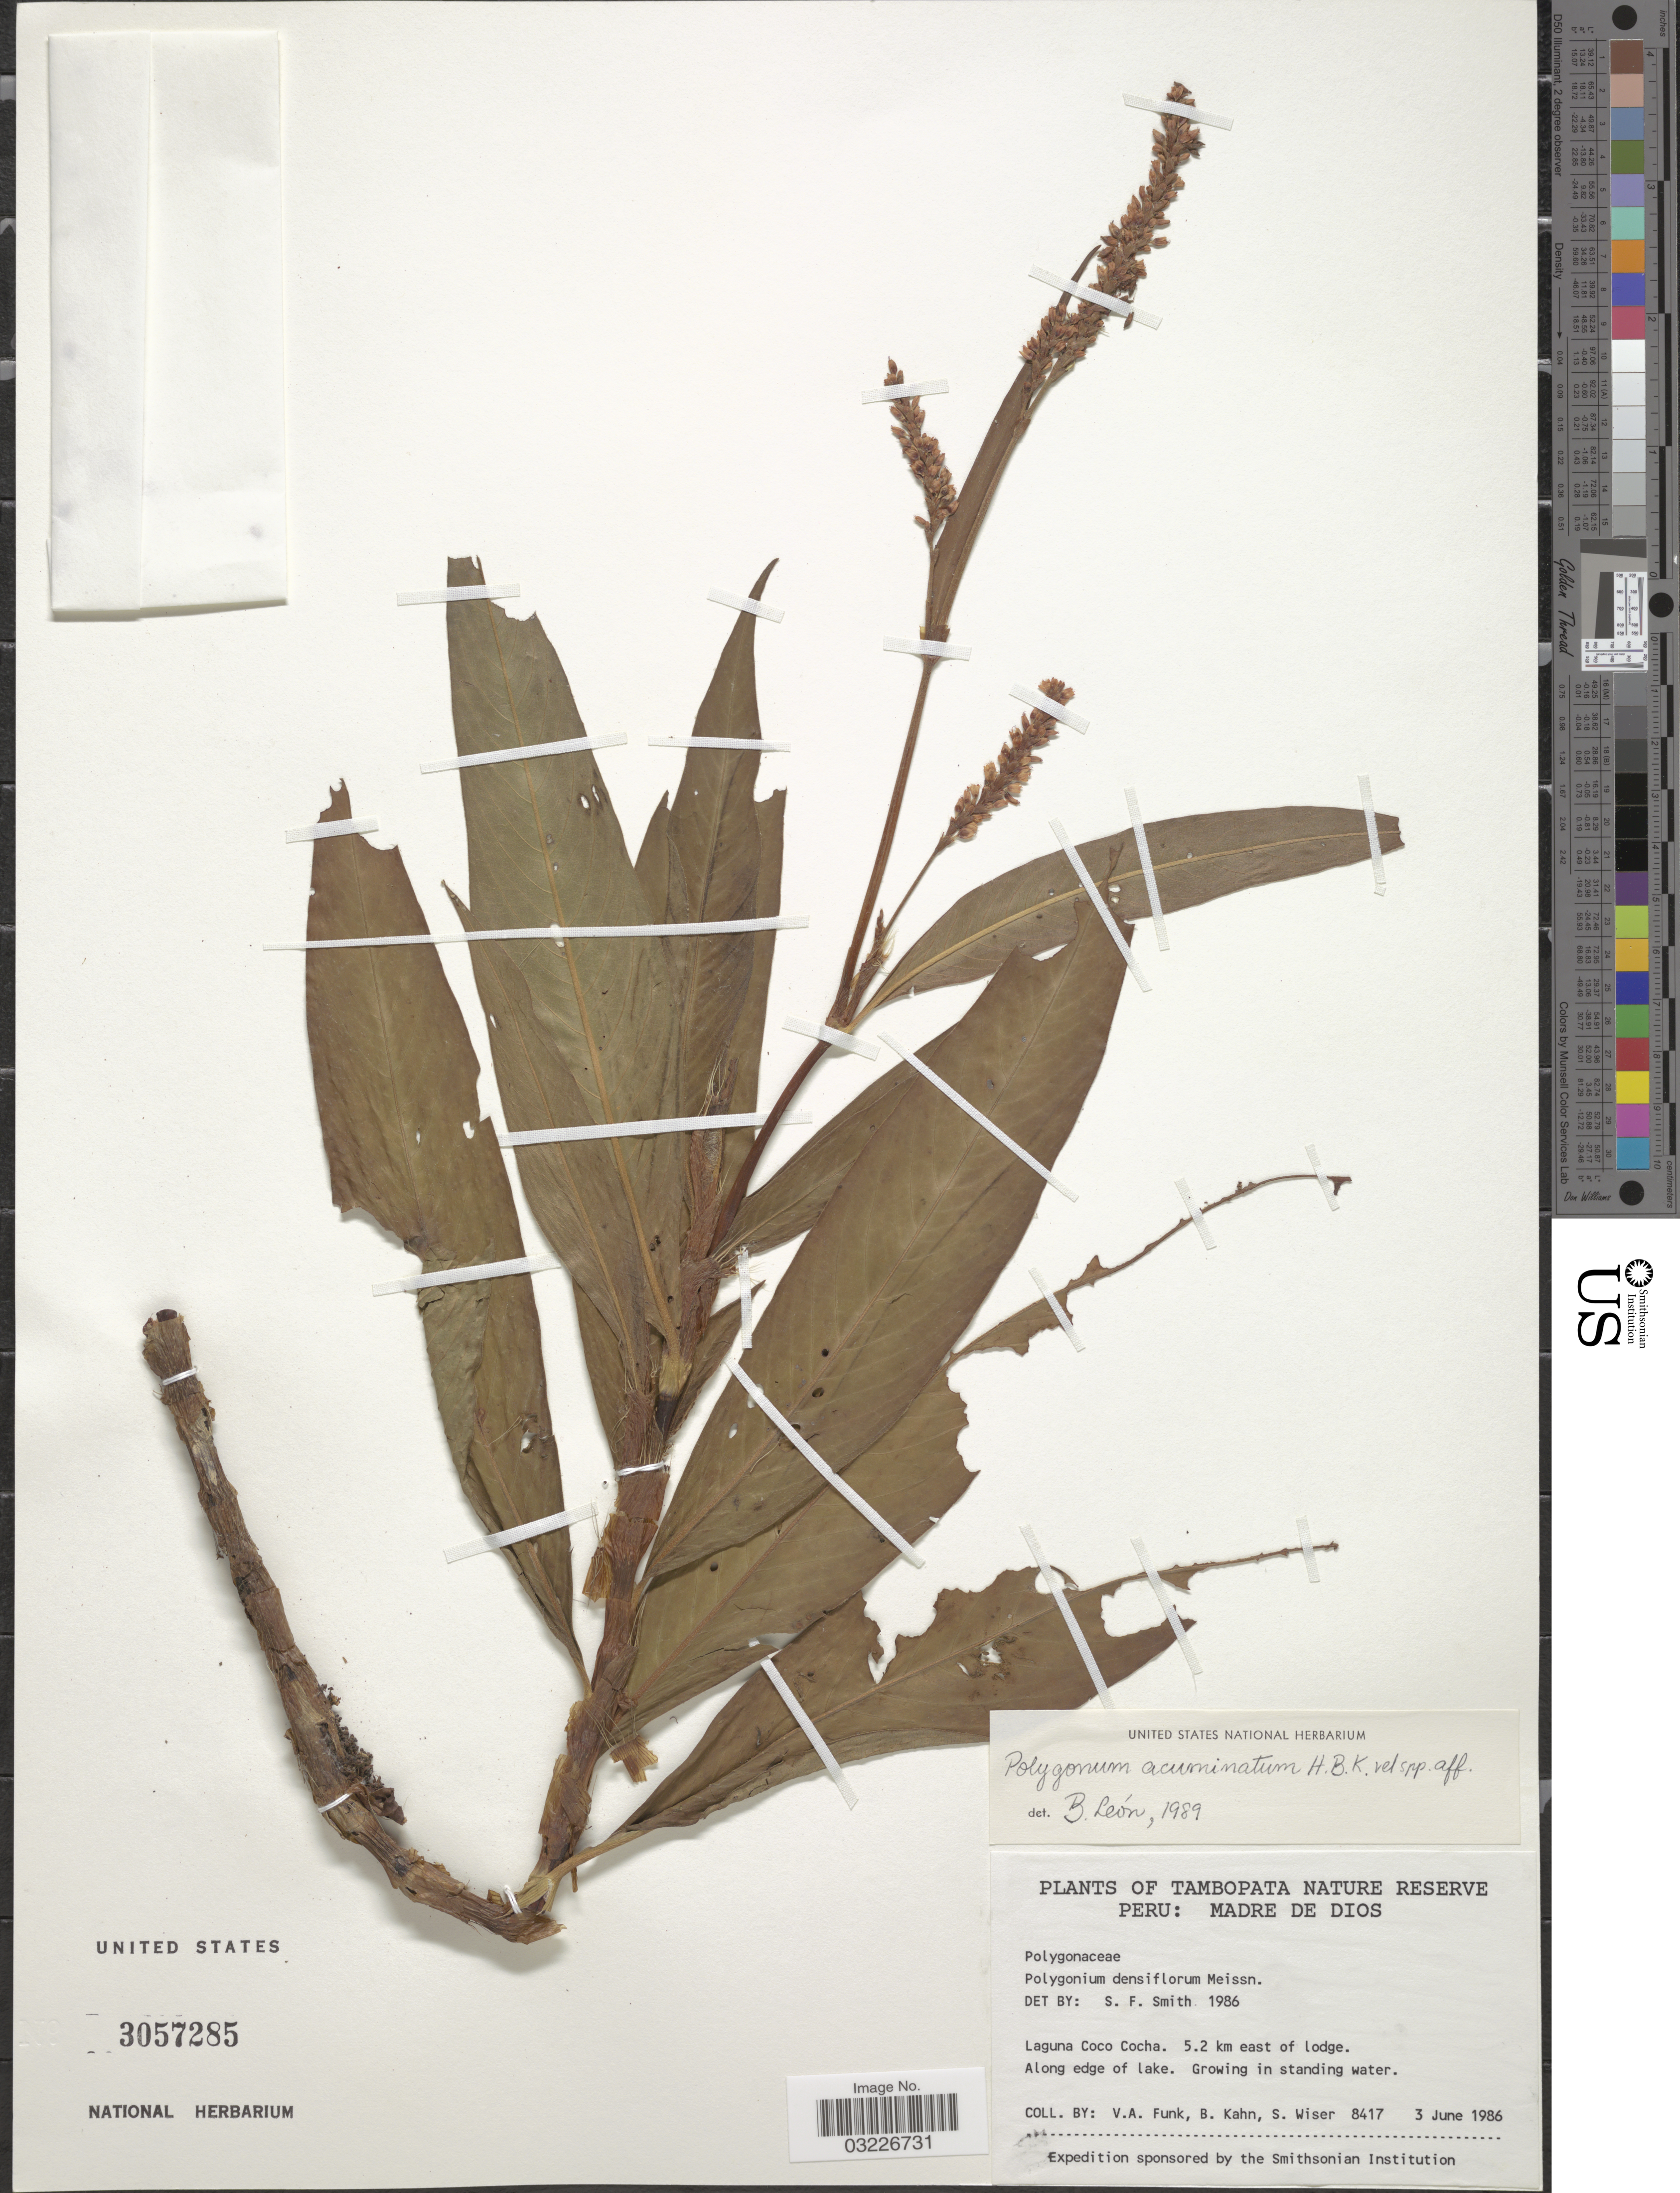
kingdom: Plantae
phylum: Tracheophyta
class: Magnoliopsida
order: Caryophyllales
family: Polygonaceae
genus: Polygonum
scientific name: Polygonum acuminatum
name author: Kunth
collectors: V. Funk, B. Kahn & S. Wiser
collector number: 8417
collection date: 1986-06-03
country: Peru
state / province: Madre de Dios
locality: Tambopata Nature Reserve. Laguna Coco Cocha. 5.2 km east of lodge.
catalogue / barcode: US 3057285